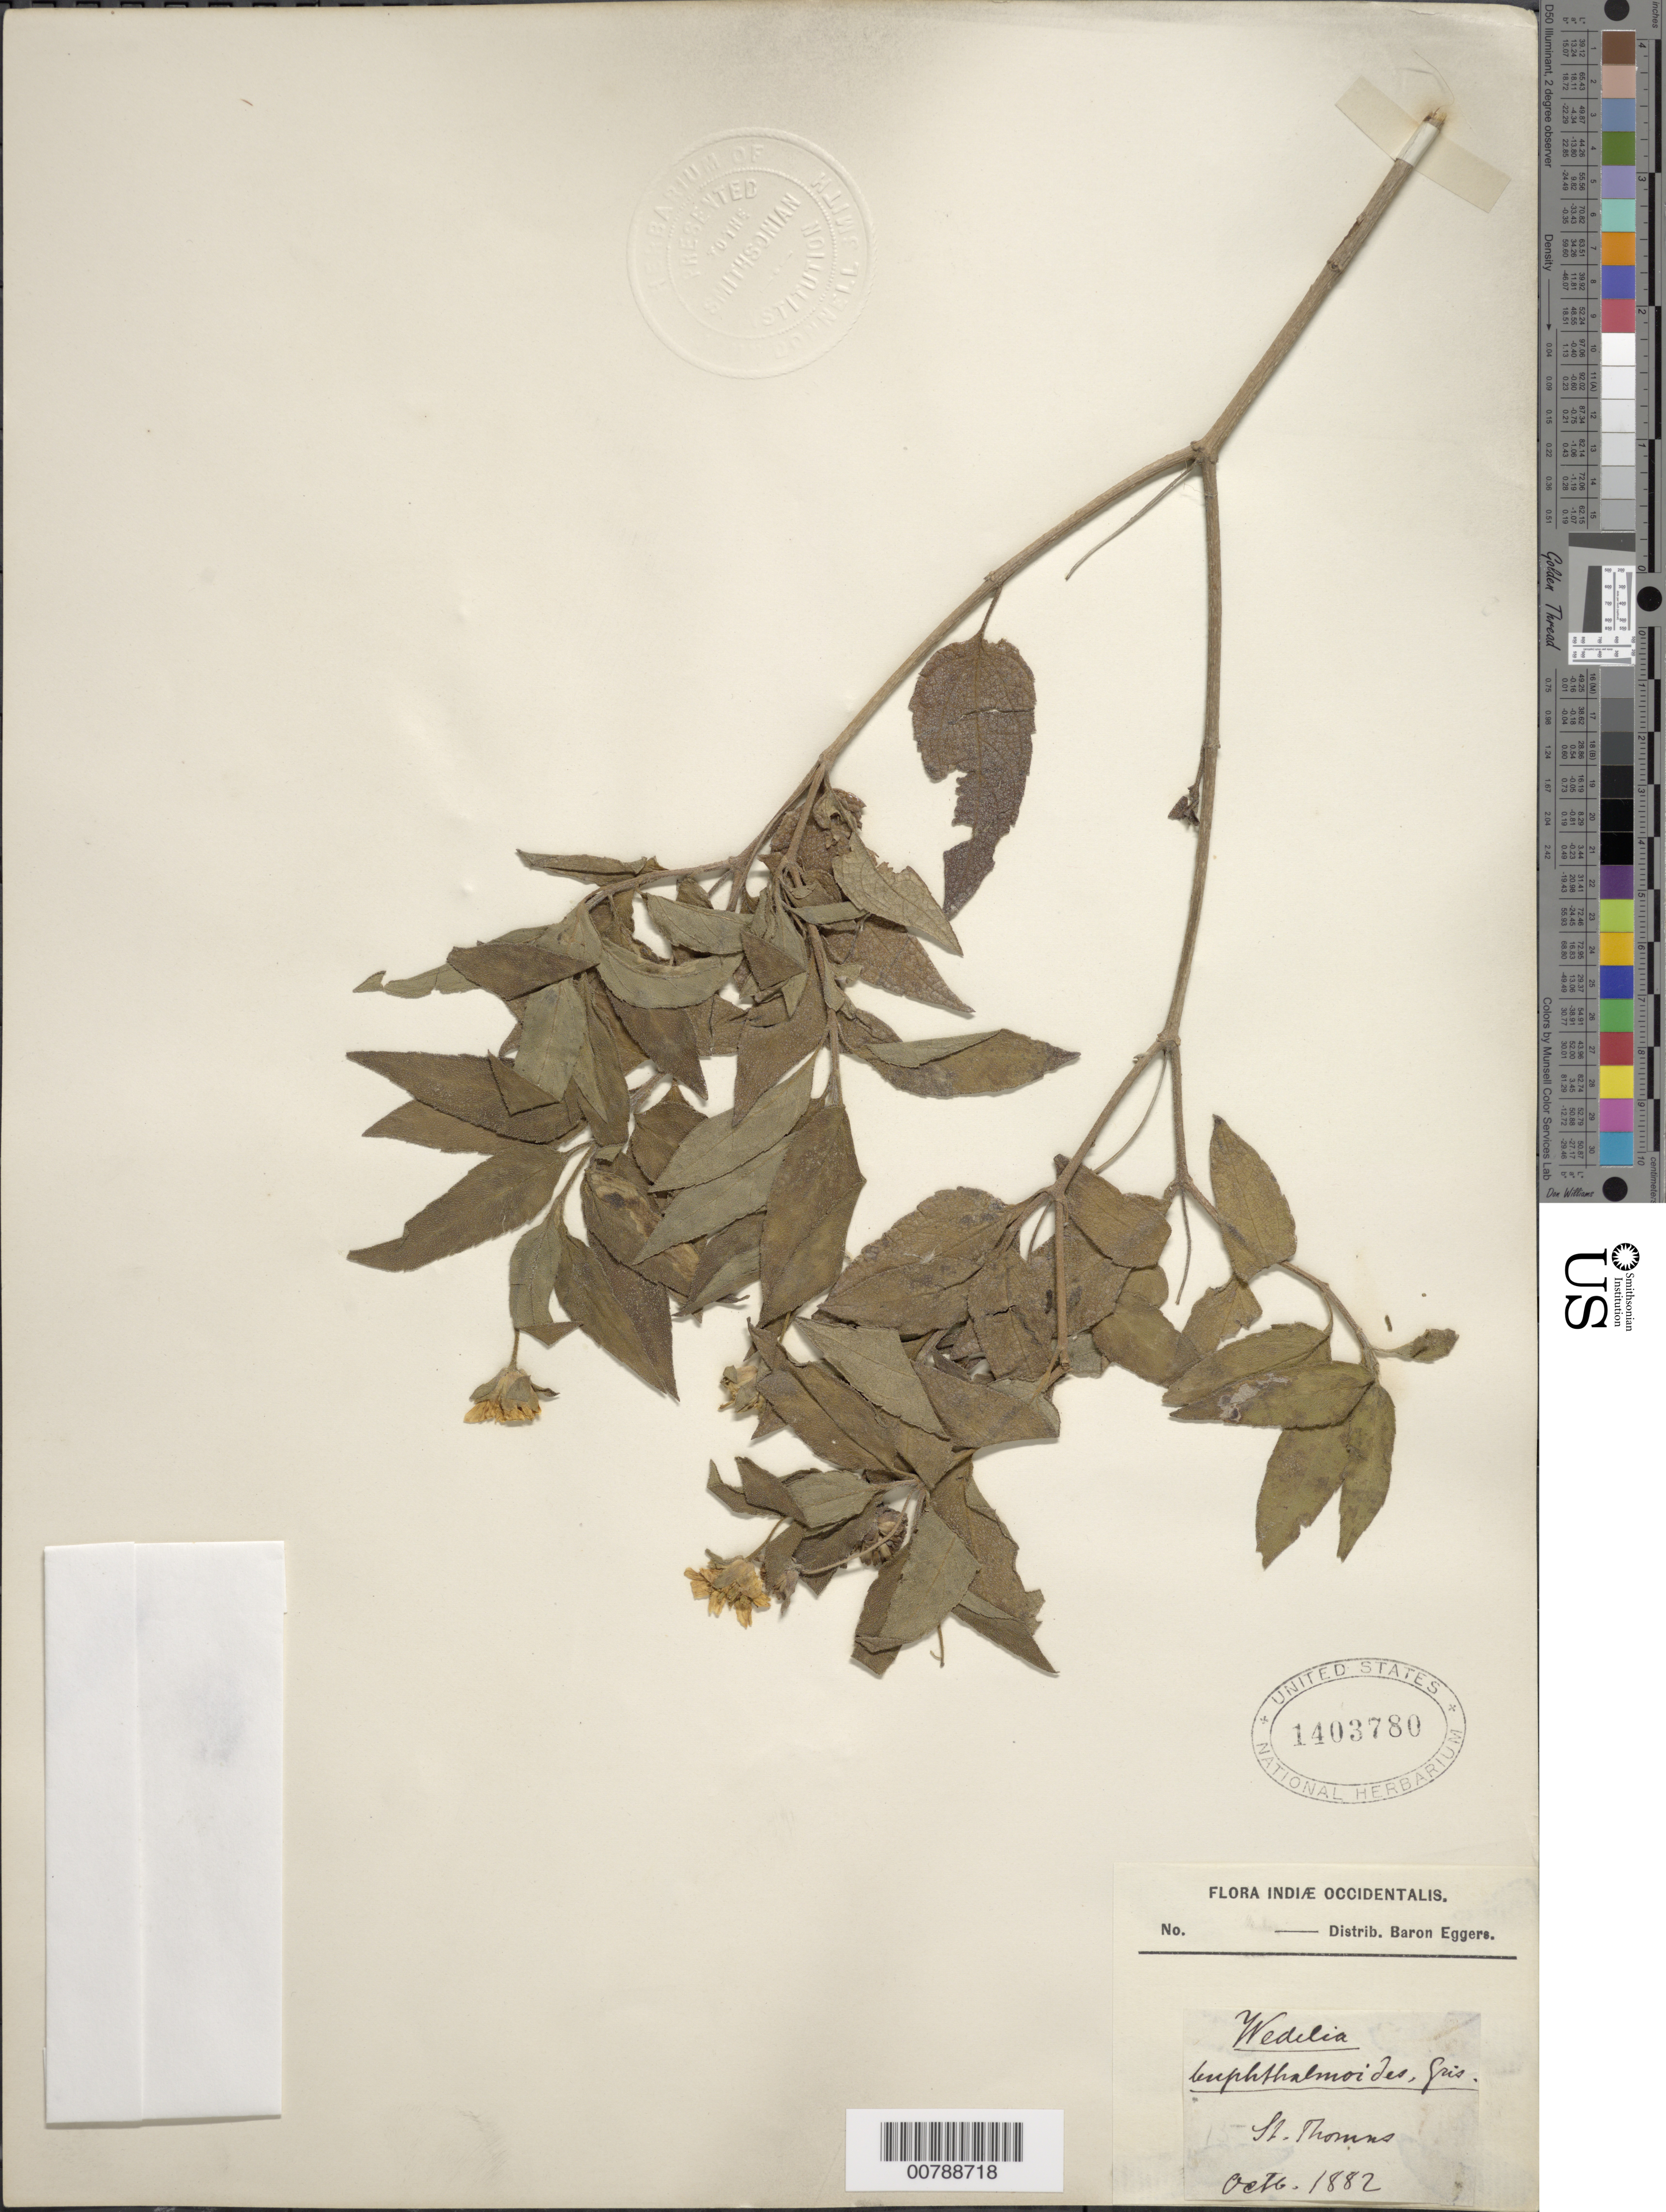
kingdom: Plantae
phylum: Tracheophyta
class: Magnoliopsida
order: Asterales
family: Asteraceae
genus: Wedelia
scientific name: Wedelia calycina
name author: Rich.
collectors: H. F. A. von Eggers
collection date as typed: Oct 1882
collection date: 1882-10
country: U.S. Virgin Islands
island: St. Thomas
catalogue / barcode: US 1403780